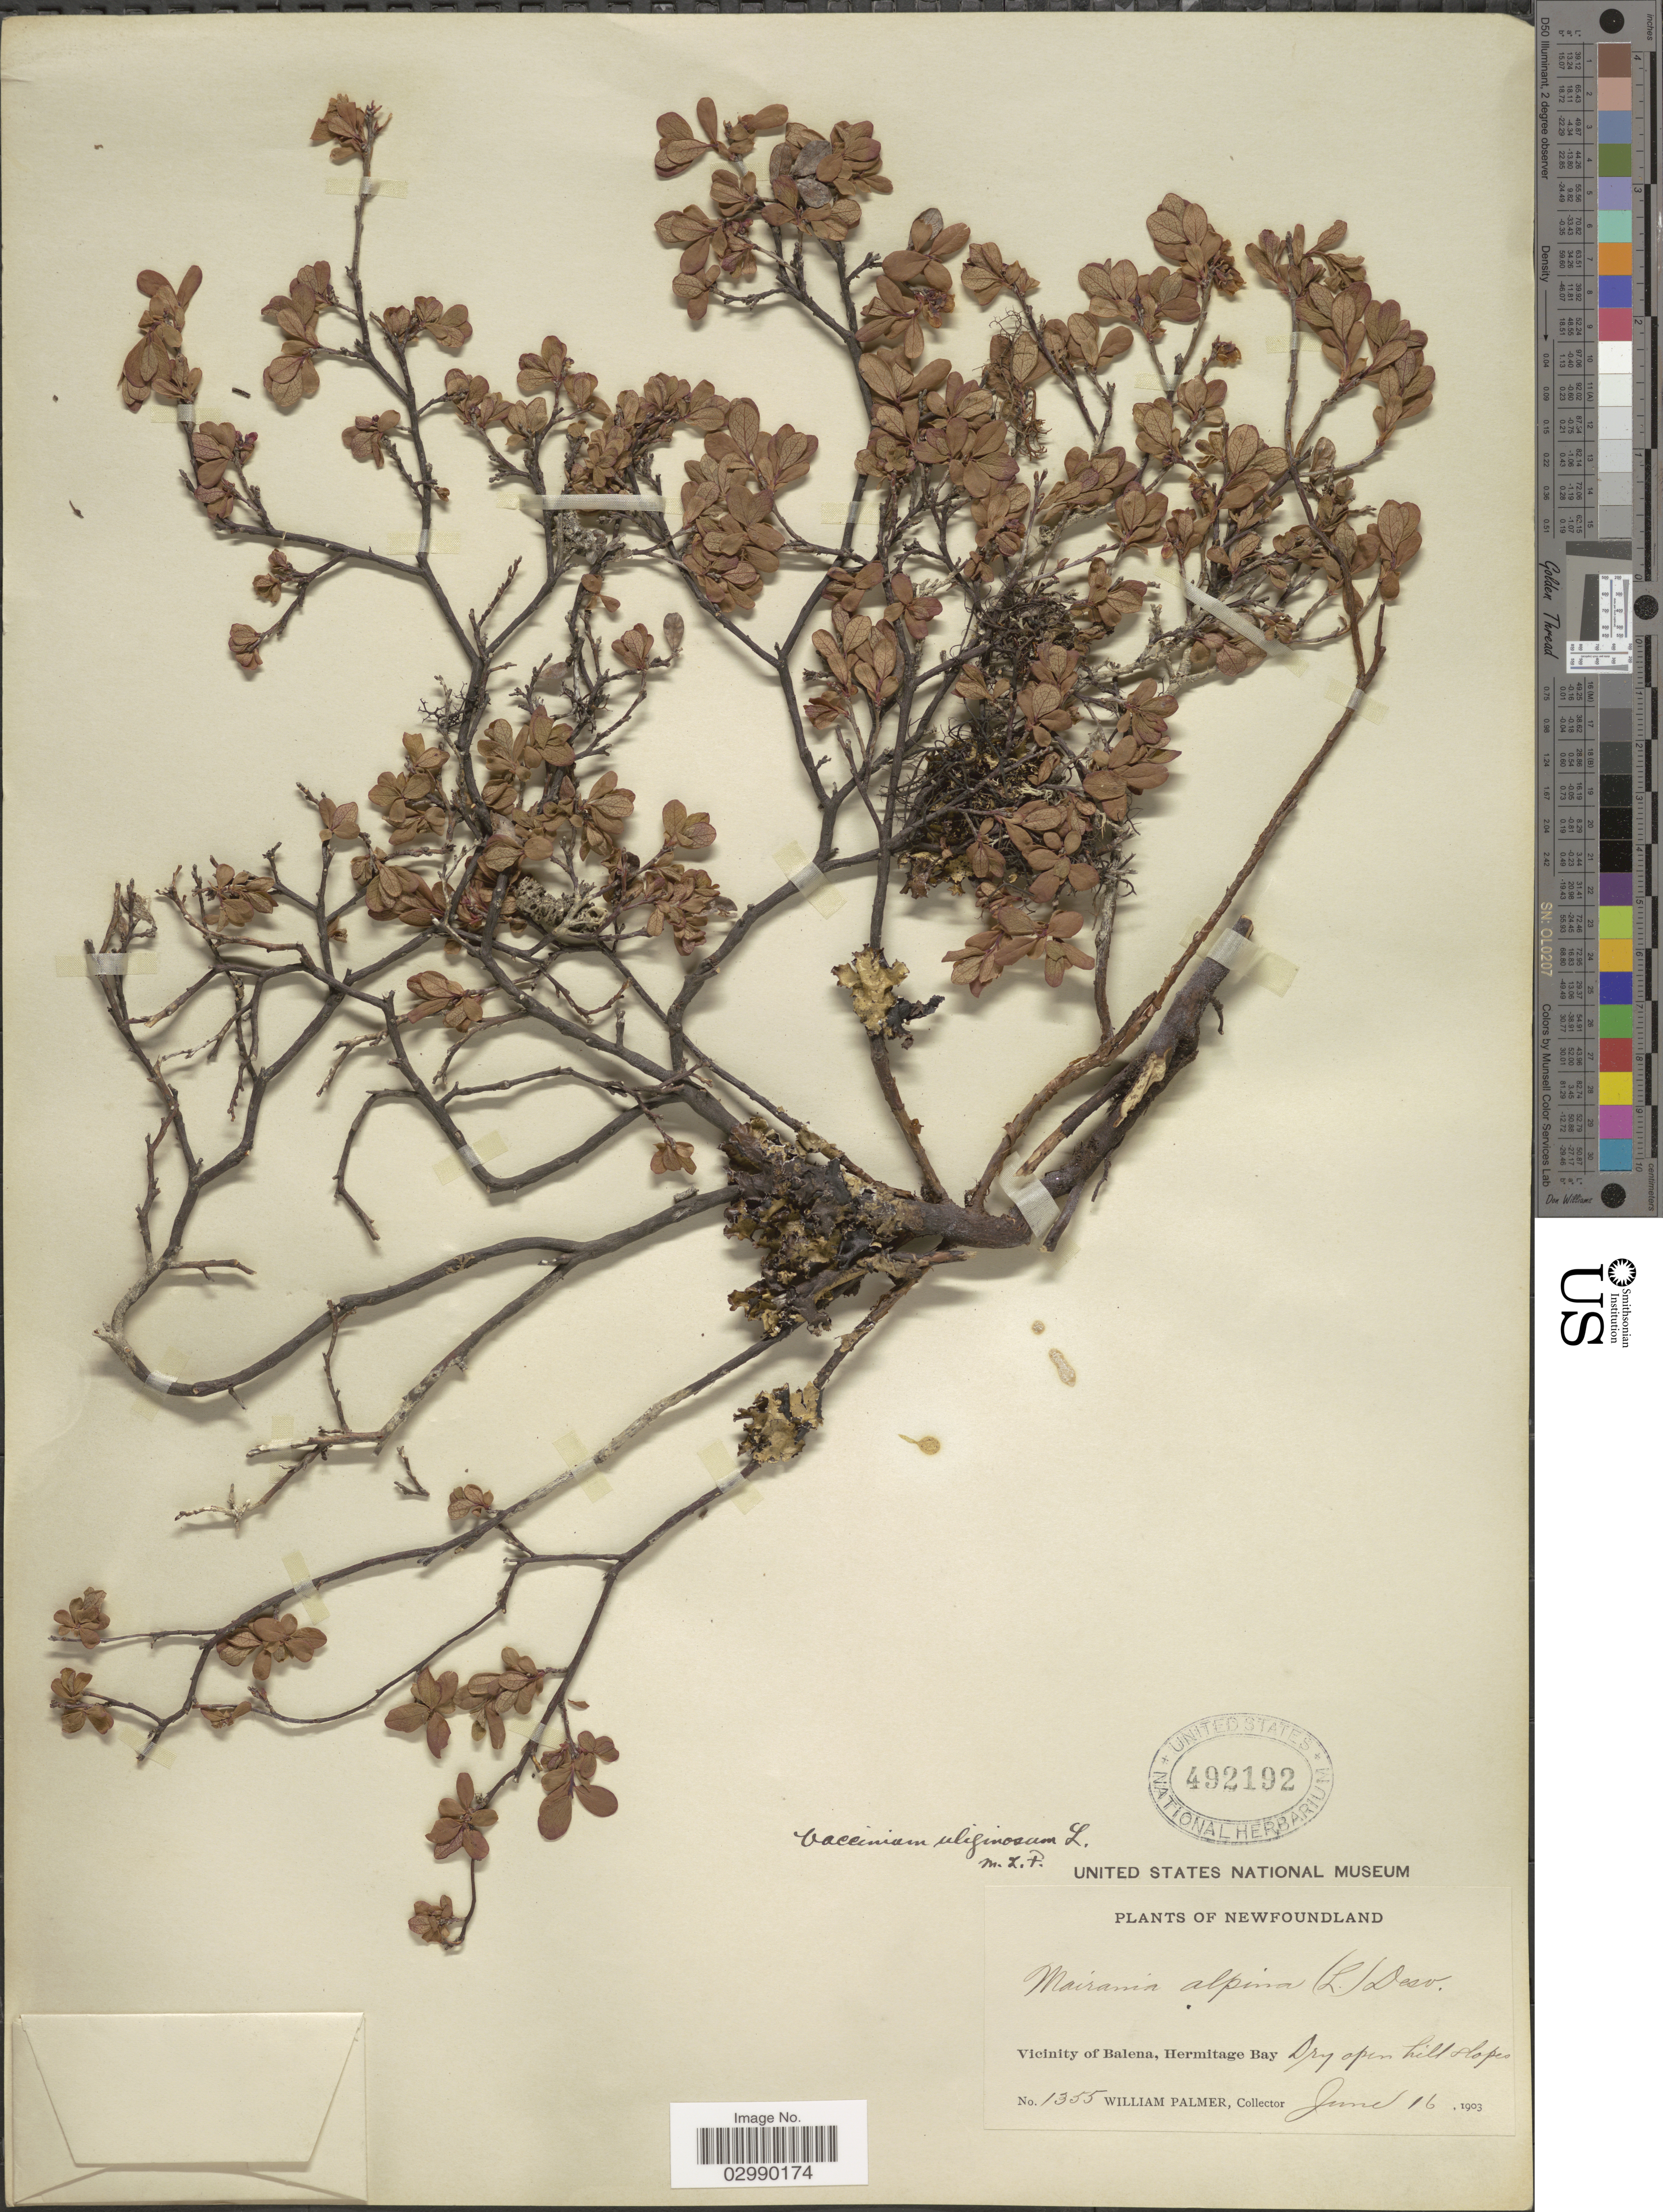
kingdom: Plantae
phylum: Tracheophyta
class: Magnoliopsida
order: Ericales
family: Ericaceae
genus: Vaccinium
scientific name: Vaccinium uliginosum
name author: L.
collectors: W. Palmer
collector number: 1355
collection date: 1903-06-16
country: Canada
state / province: Newfoundland and Labrador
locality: Vicinity of Balena, Hermitage Bay.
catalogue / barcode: US 492192